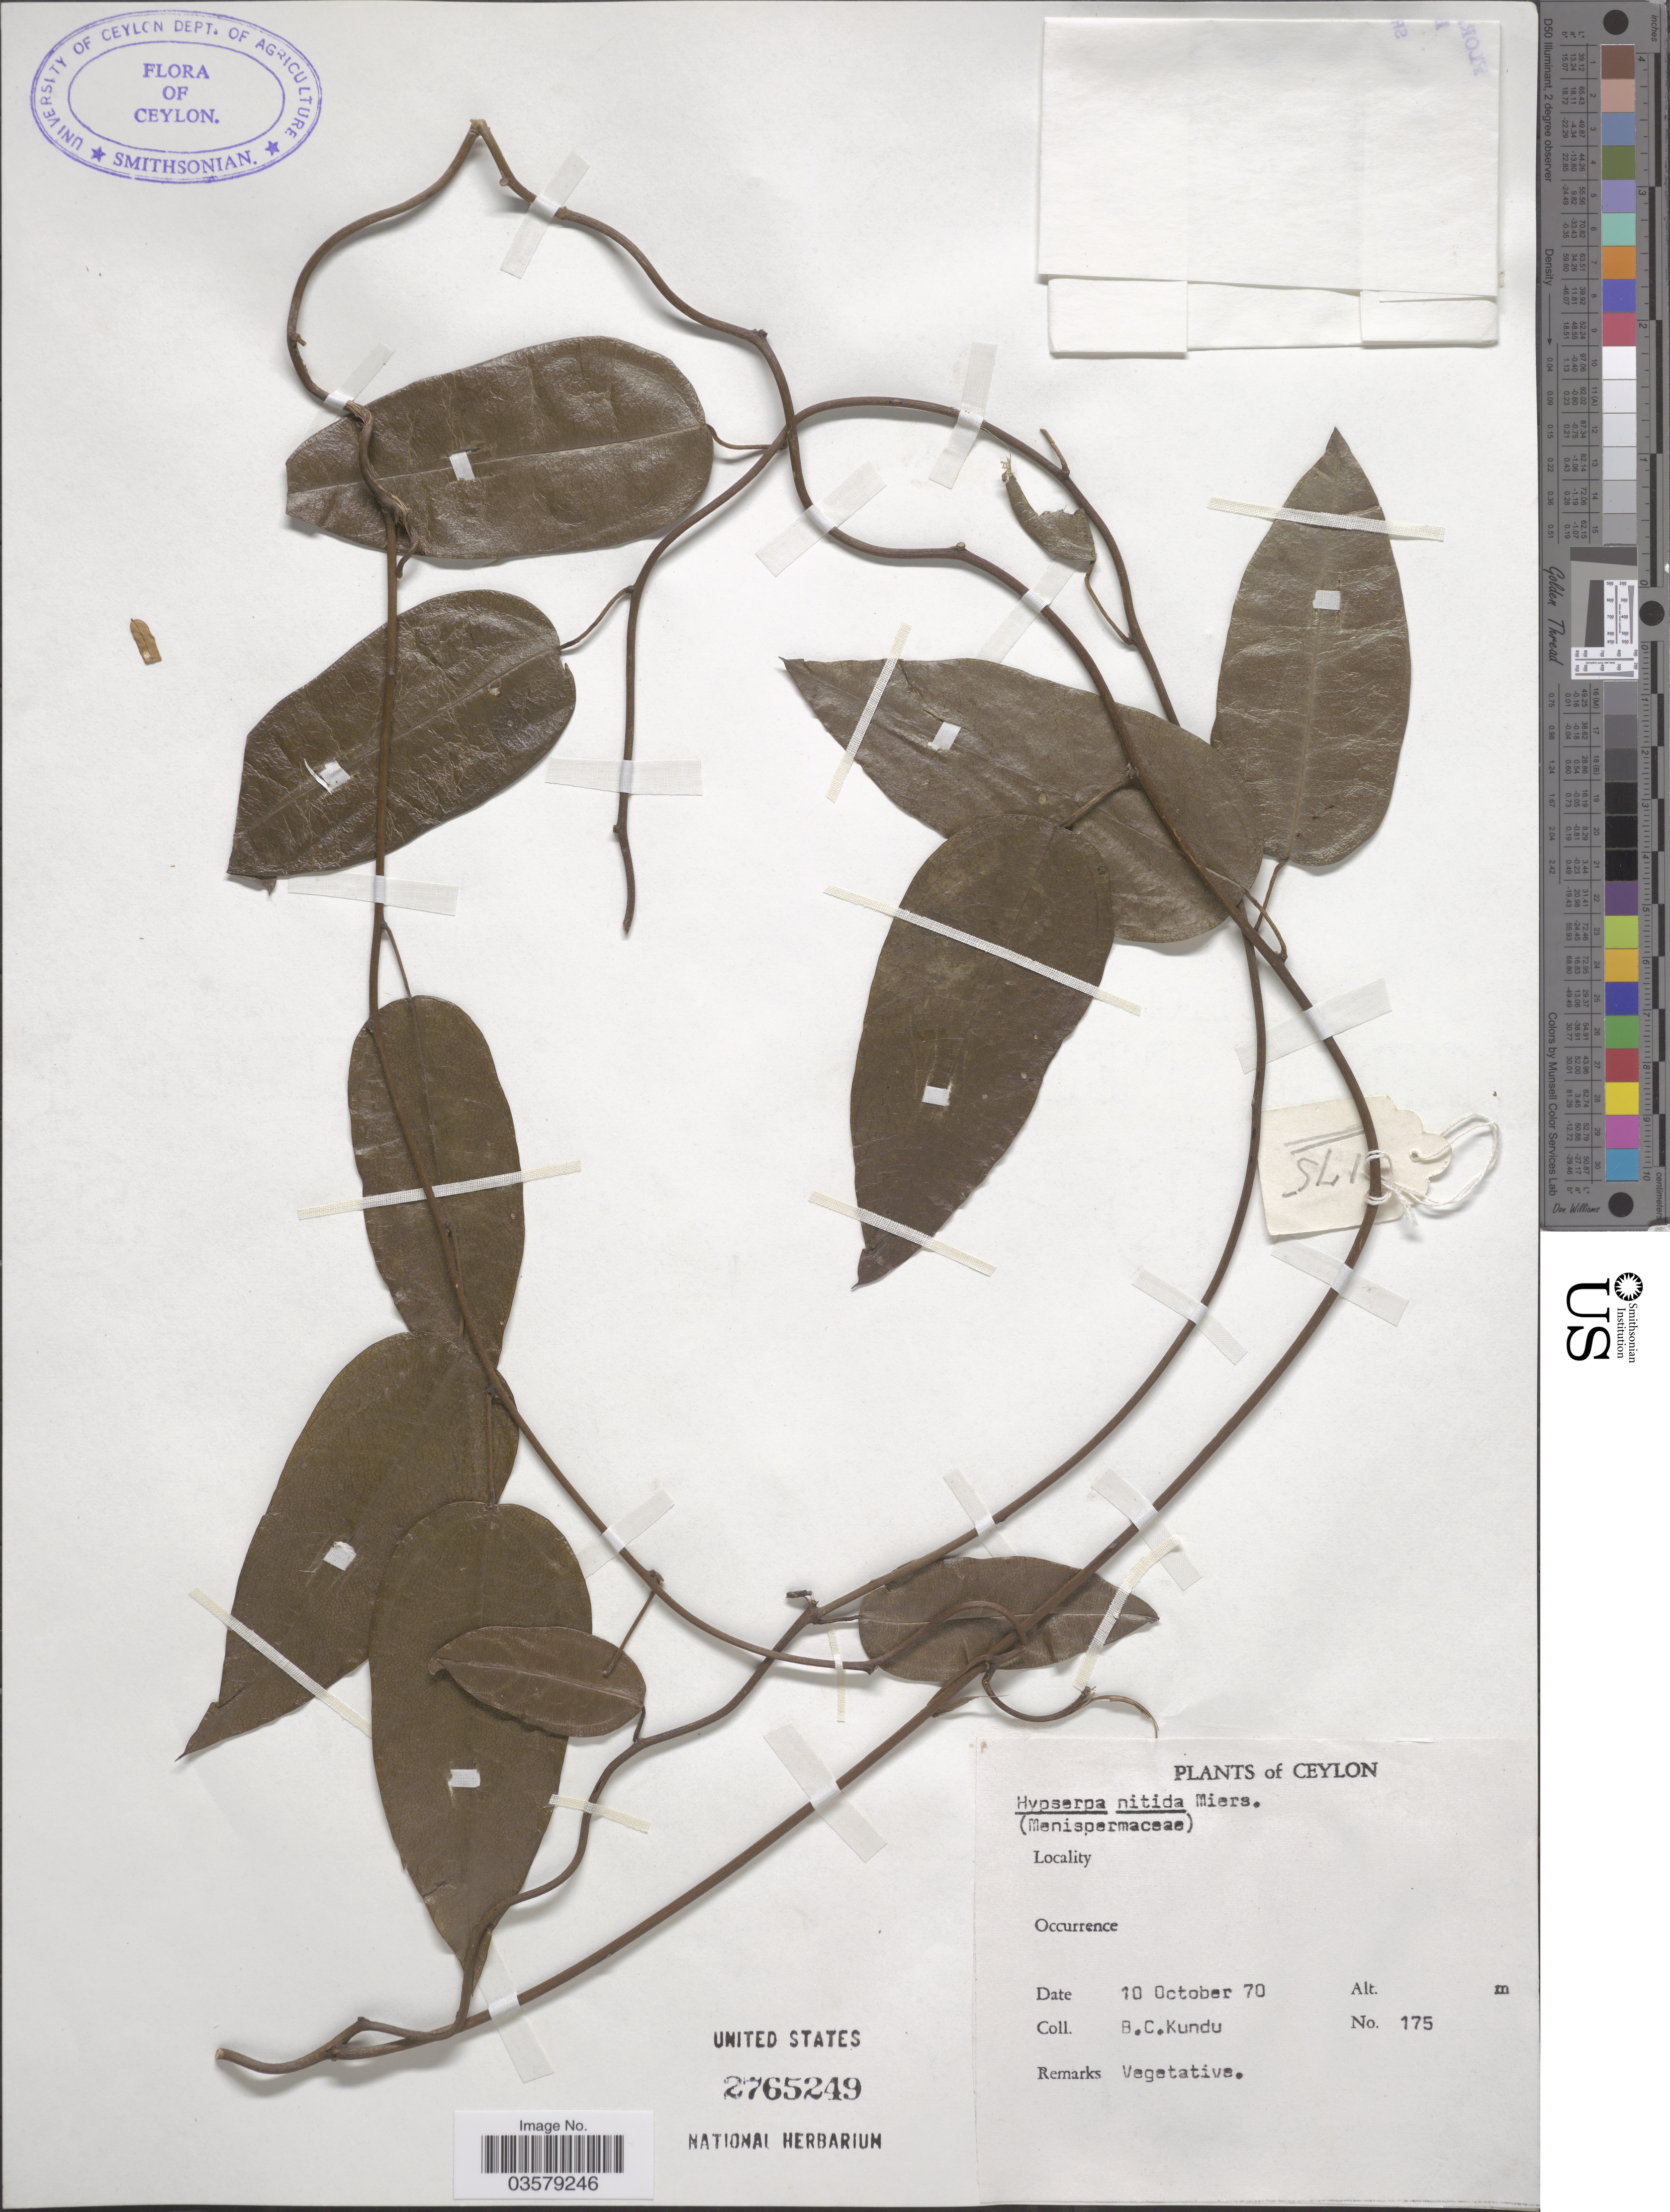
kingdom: Plantae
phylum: Tracheophyta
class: Magnoliopsida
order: Ranunculales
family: Menispermaceae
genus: Hypserpa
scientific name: Hypserpa nitida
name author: Miers ex Benth.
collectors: B. C. Kundu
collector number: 175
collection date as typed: Transcribed d/m/y: 10/10/70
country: Sri Lanka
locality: Ceylon.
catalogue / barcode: US 2765249